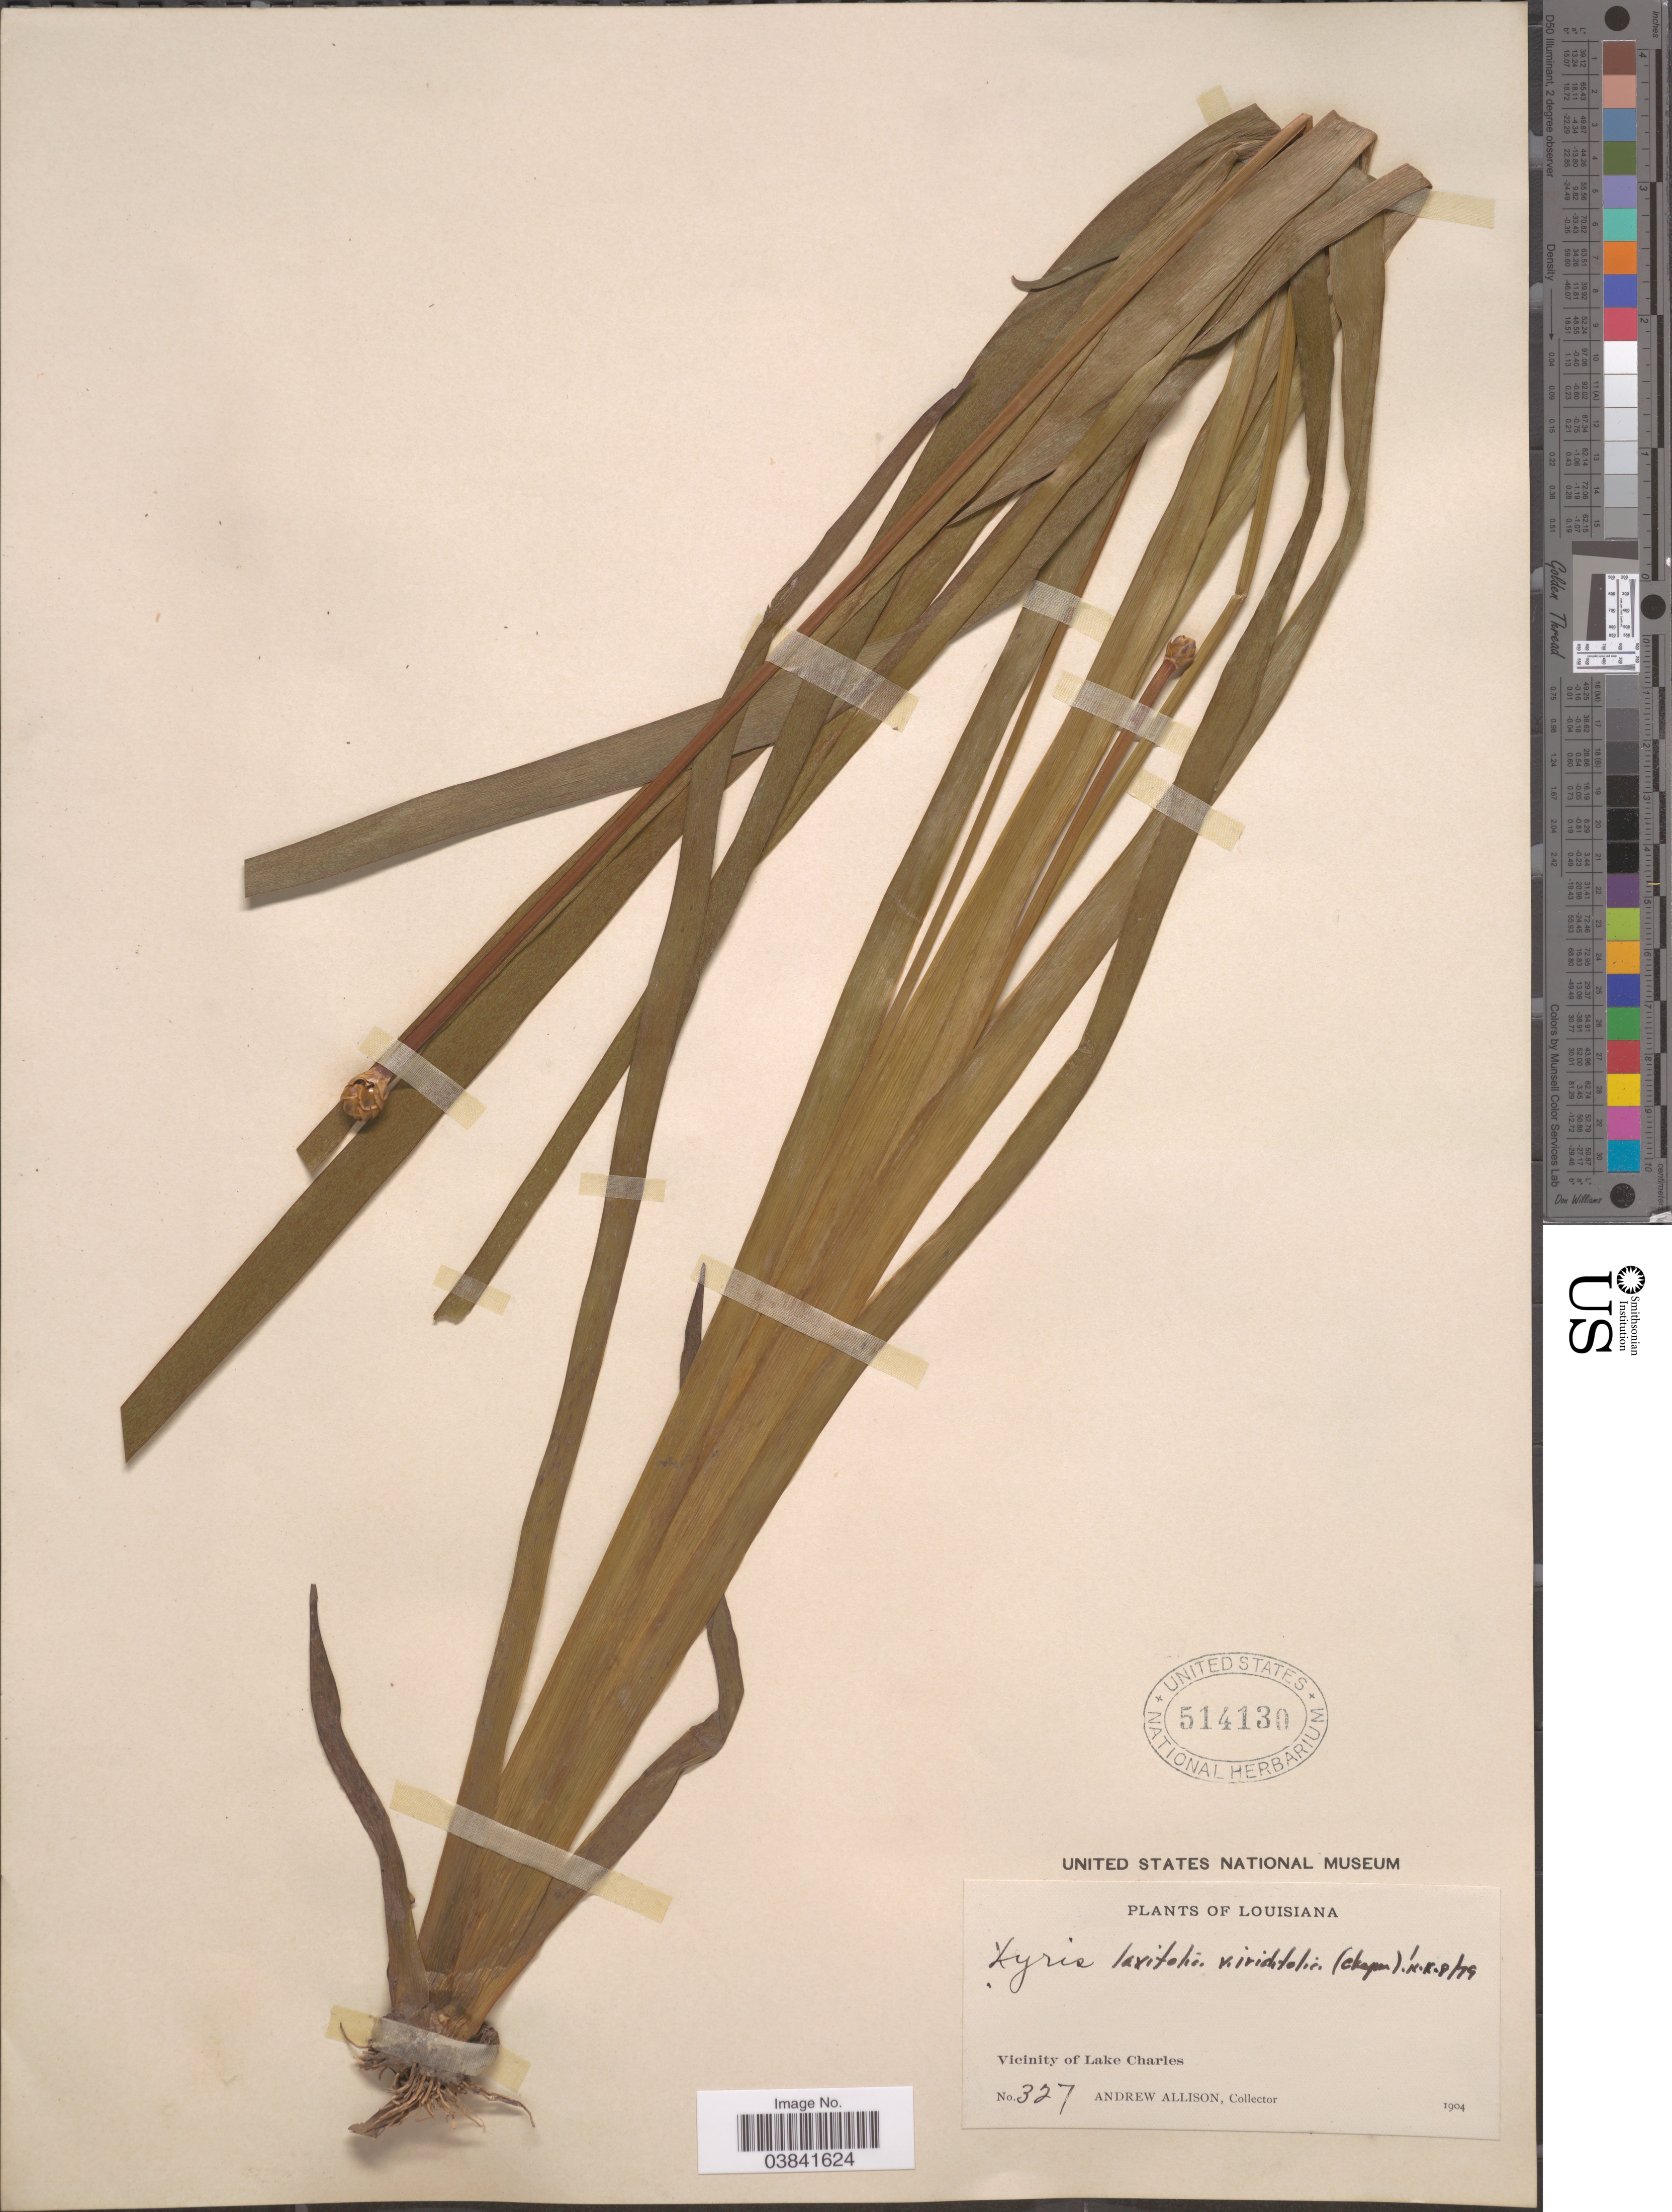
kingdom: Plantae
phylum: Tracheophyta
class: Liliopsida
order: Poales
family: Xyridaceae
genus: Xyris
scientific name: Xyris iridifolia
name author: Chapm.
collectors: A. Allison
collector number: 327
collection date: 1904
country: United States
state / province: Louisiana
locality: Vicinity of Lake Charles.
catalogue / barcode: US 514130